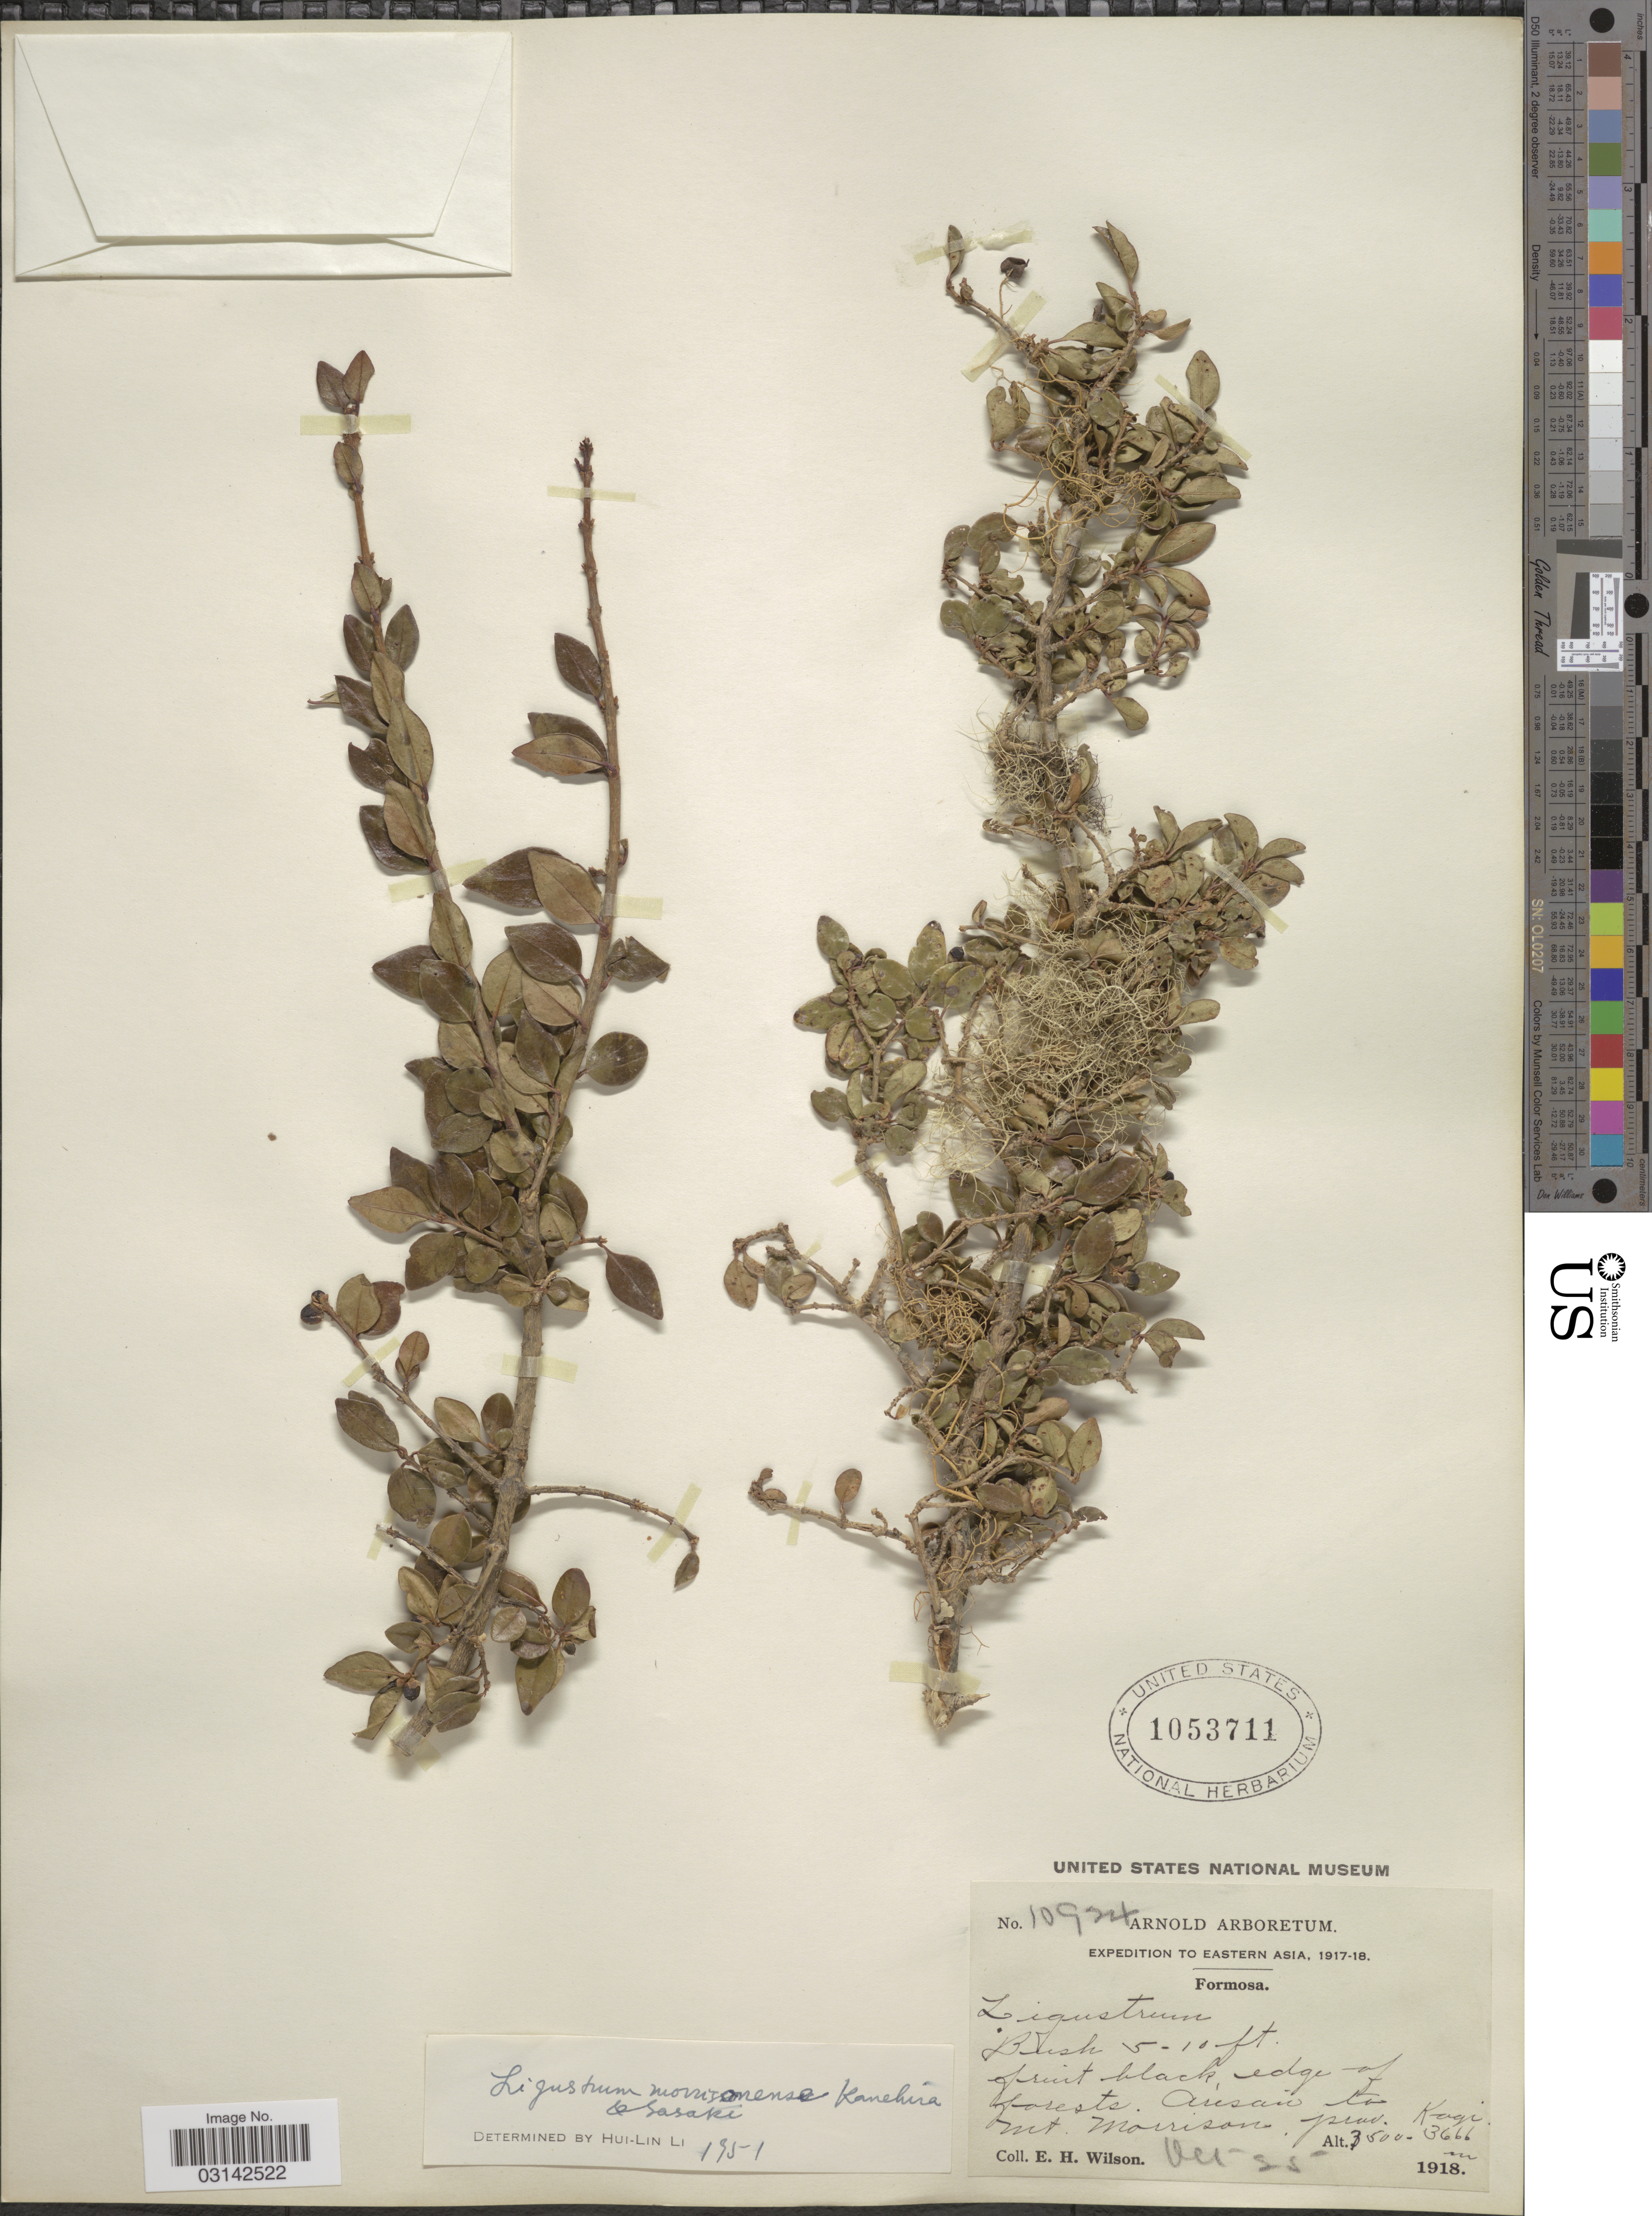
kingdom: Plantae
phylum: Tracheophyta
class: Magnoliopsida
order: Lamiales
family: Oleaceae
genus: Ligustrum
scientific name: Ligustrum morrisonense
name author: Kaneh. & Sasaki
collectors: E. Wilson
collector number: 10924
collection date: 1918-10-25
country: Taiwan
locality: Eastern Asia, Formosa, Arisan to Mt. Morrison. prov. Kagi.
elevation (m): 3500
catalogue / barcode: US 1053711